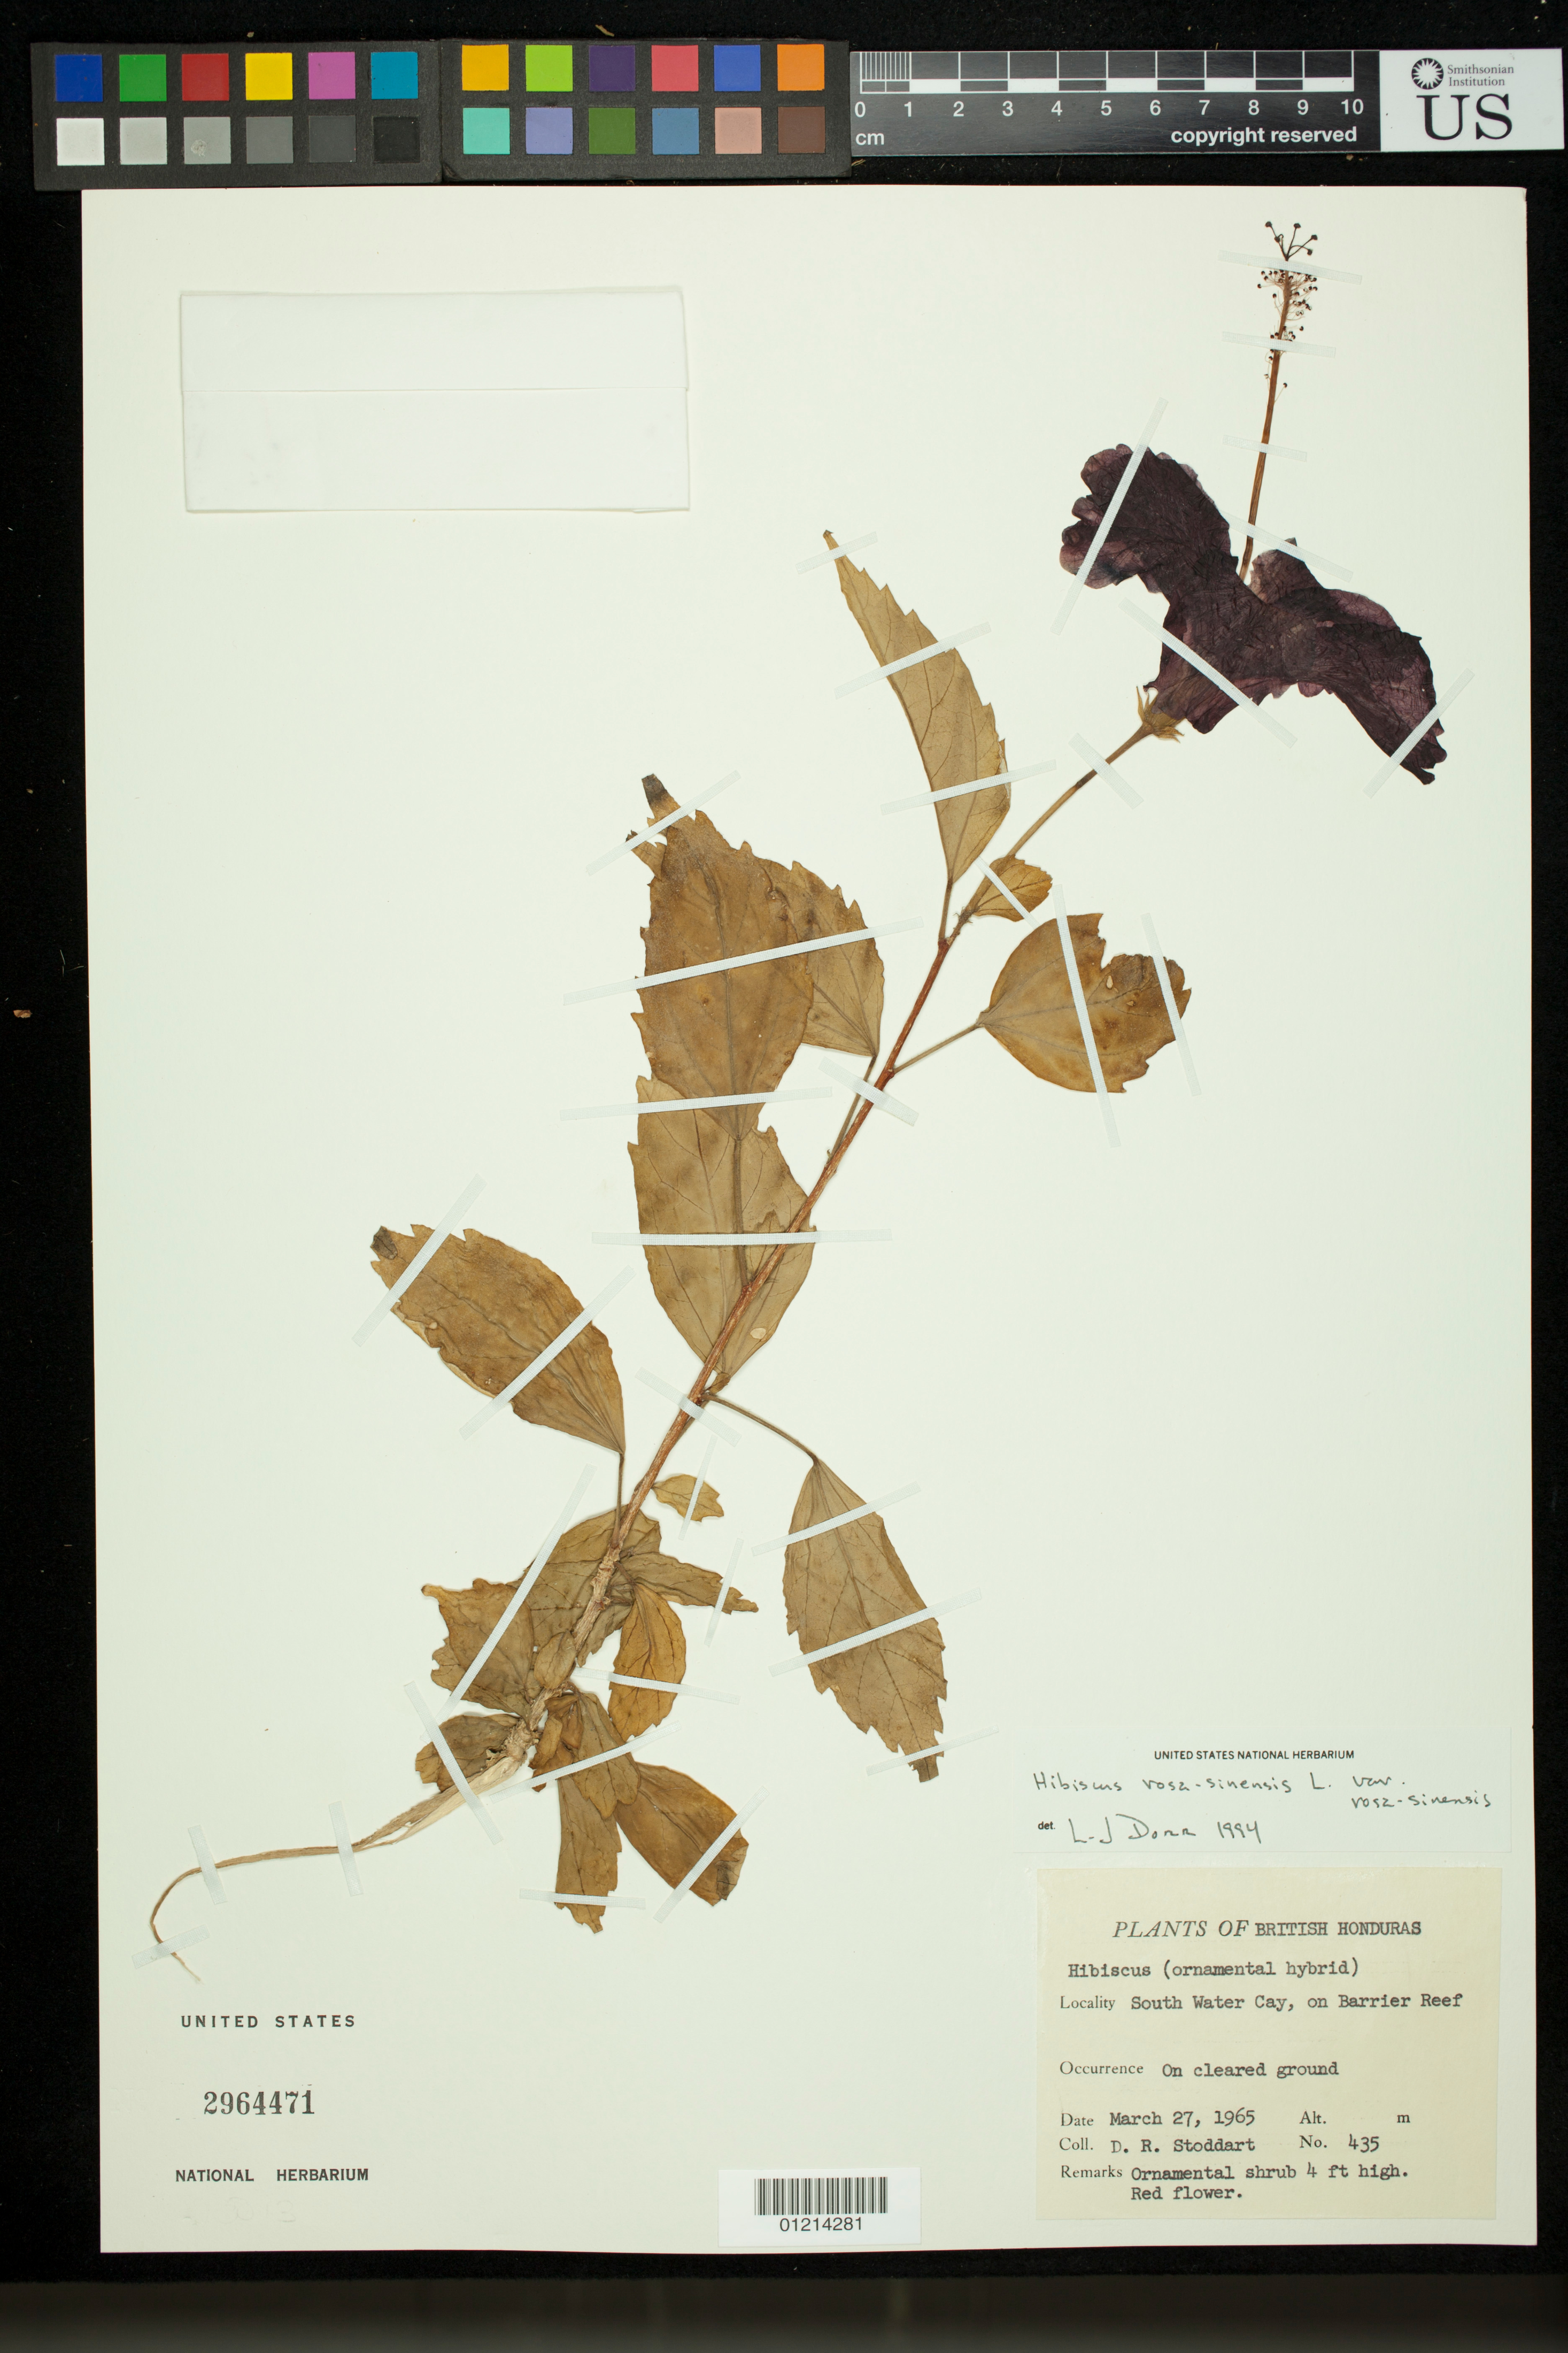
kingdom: Plantae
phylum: Tracheophyta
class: Magnoliopsida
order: Malvales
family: Malvaceae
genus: Hibiscus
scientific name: Hibiscus rosa-sinensis var. rosa-sinensis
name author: L.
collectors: D. R. Stoddart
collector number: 435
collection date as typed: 3/27/1965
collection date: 1965-03-27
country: Belize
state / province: Stann Creek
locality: South Water Cay, on Barrier Reef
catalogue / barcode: US 2964471